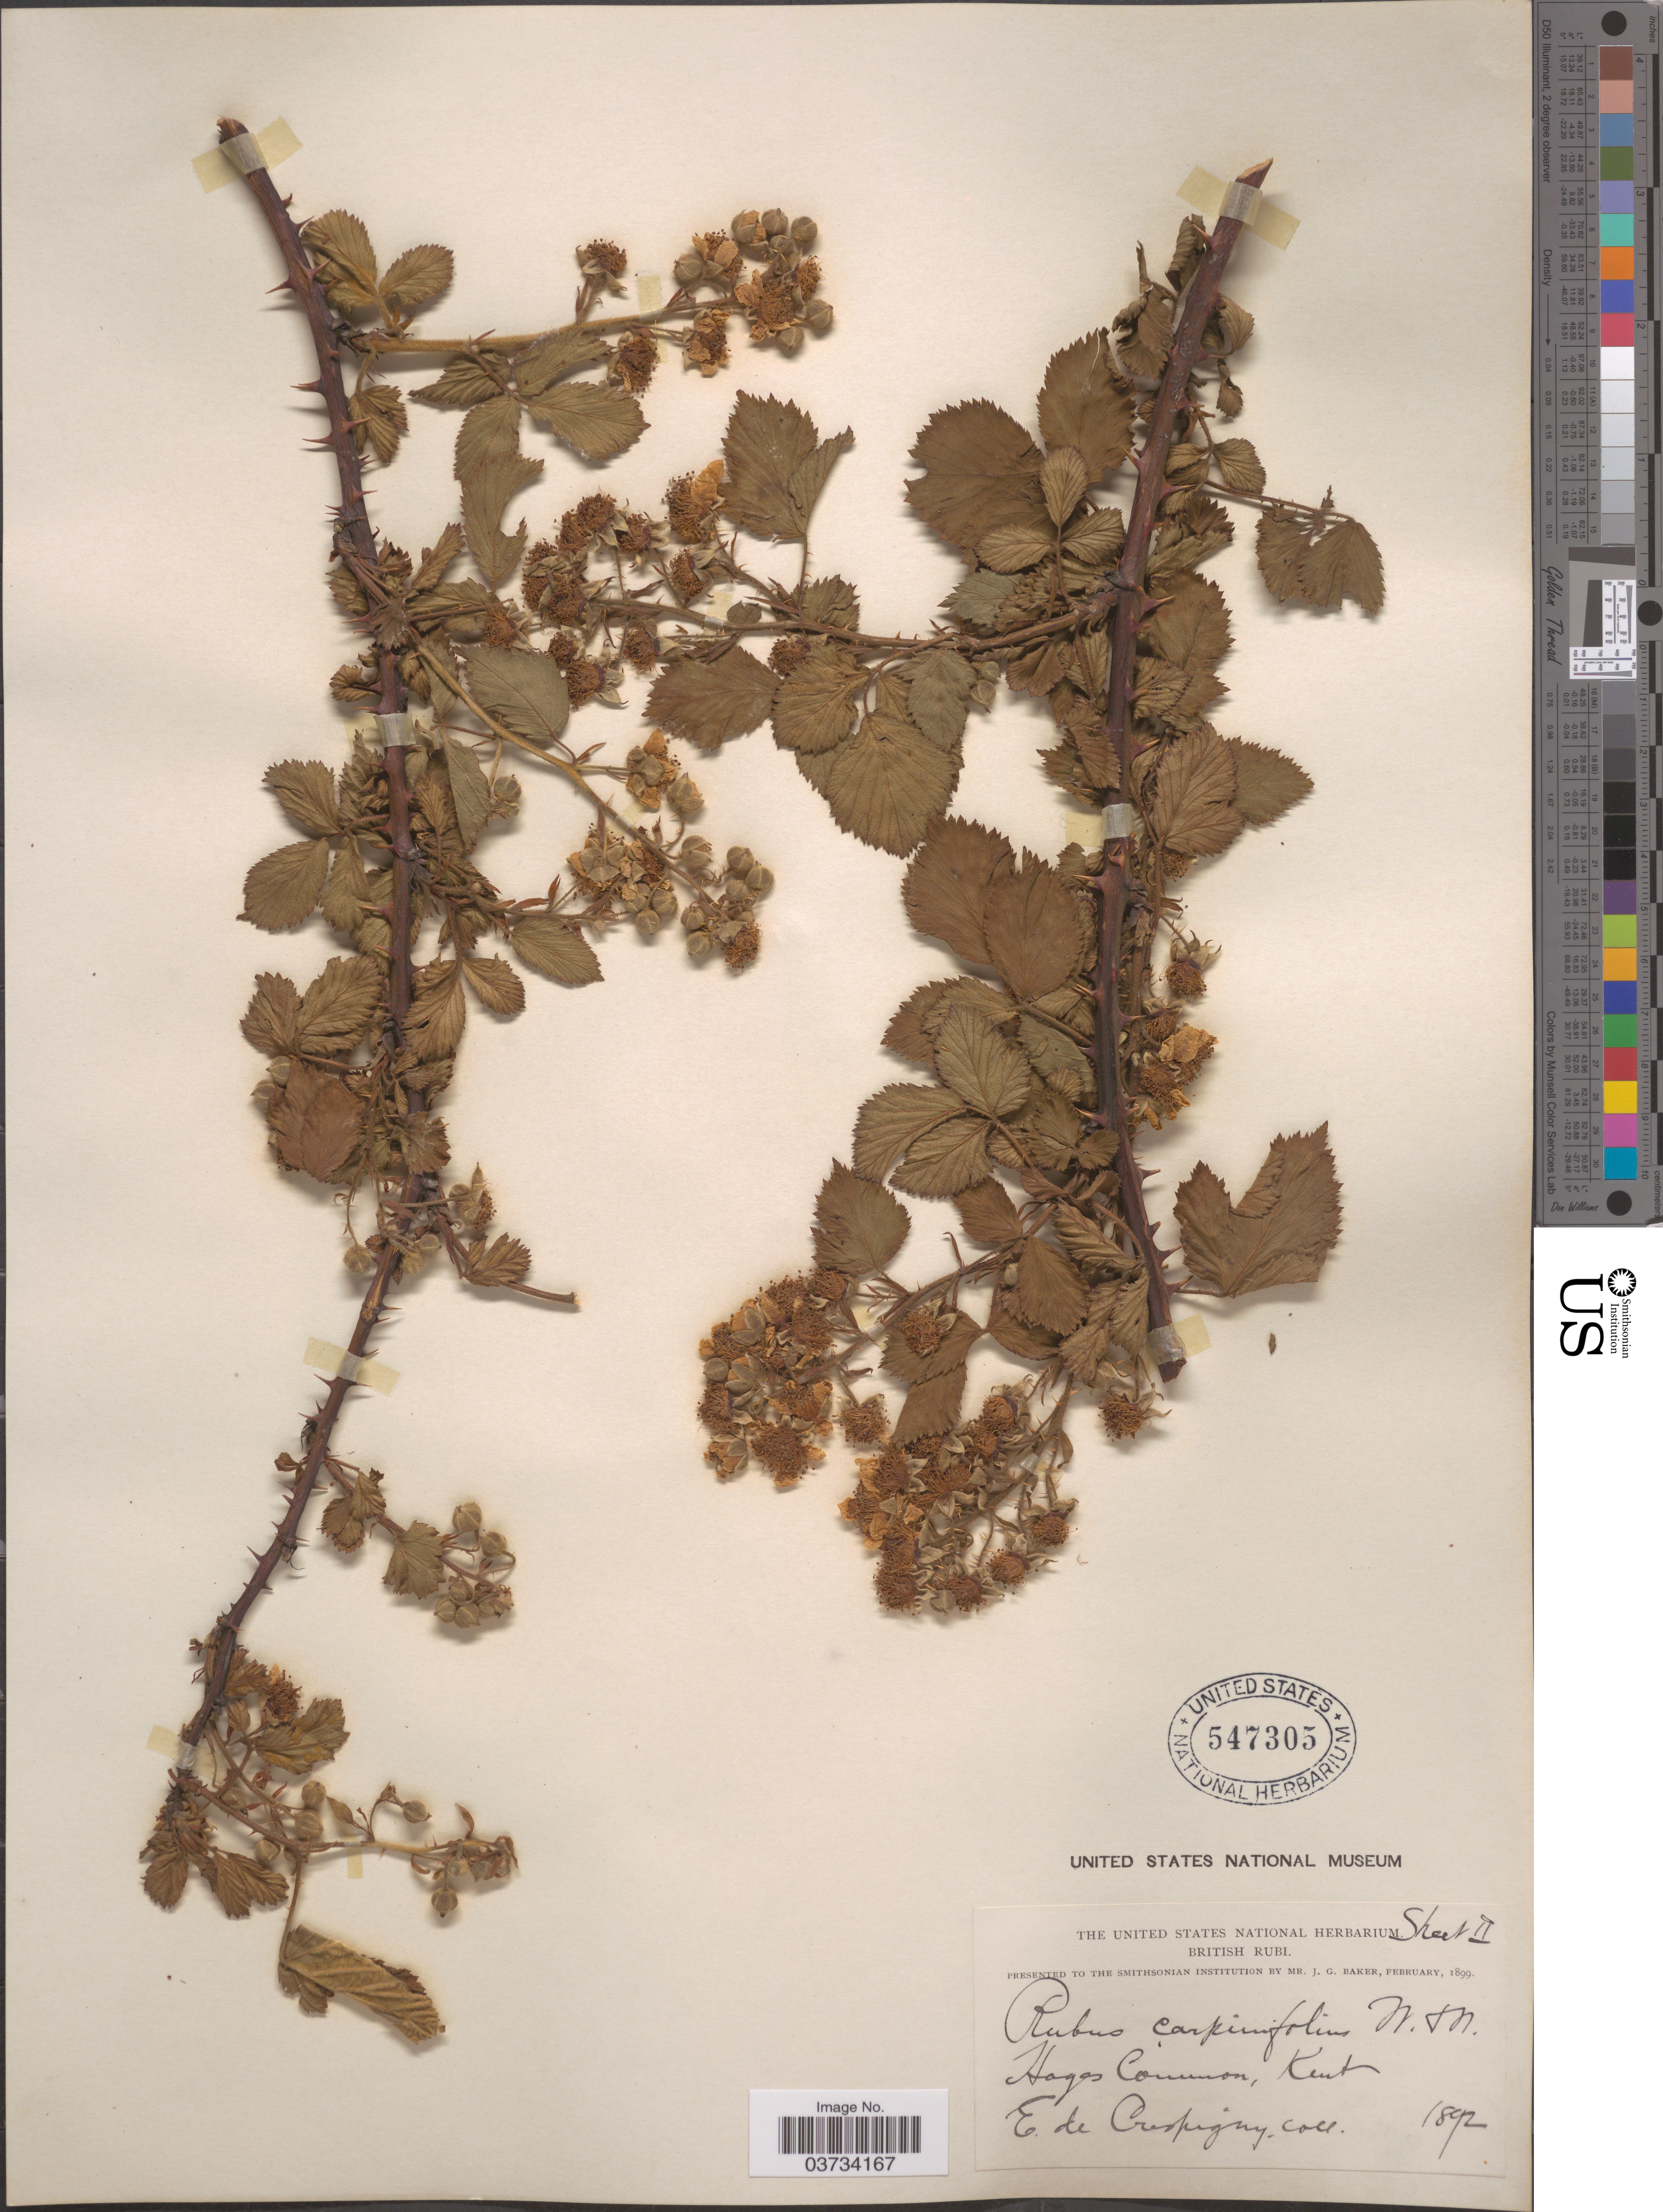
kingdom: Plantae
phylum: Tracheophyta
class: Magnoliopsida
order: Rosales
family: Rosaceae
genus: Rubus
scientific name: Rubus carpinifolius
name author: Rydb.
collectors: E. de Crespigny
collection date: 1892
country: United States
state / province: Kentucky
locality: Hayes Common.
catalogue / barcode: US 547305